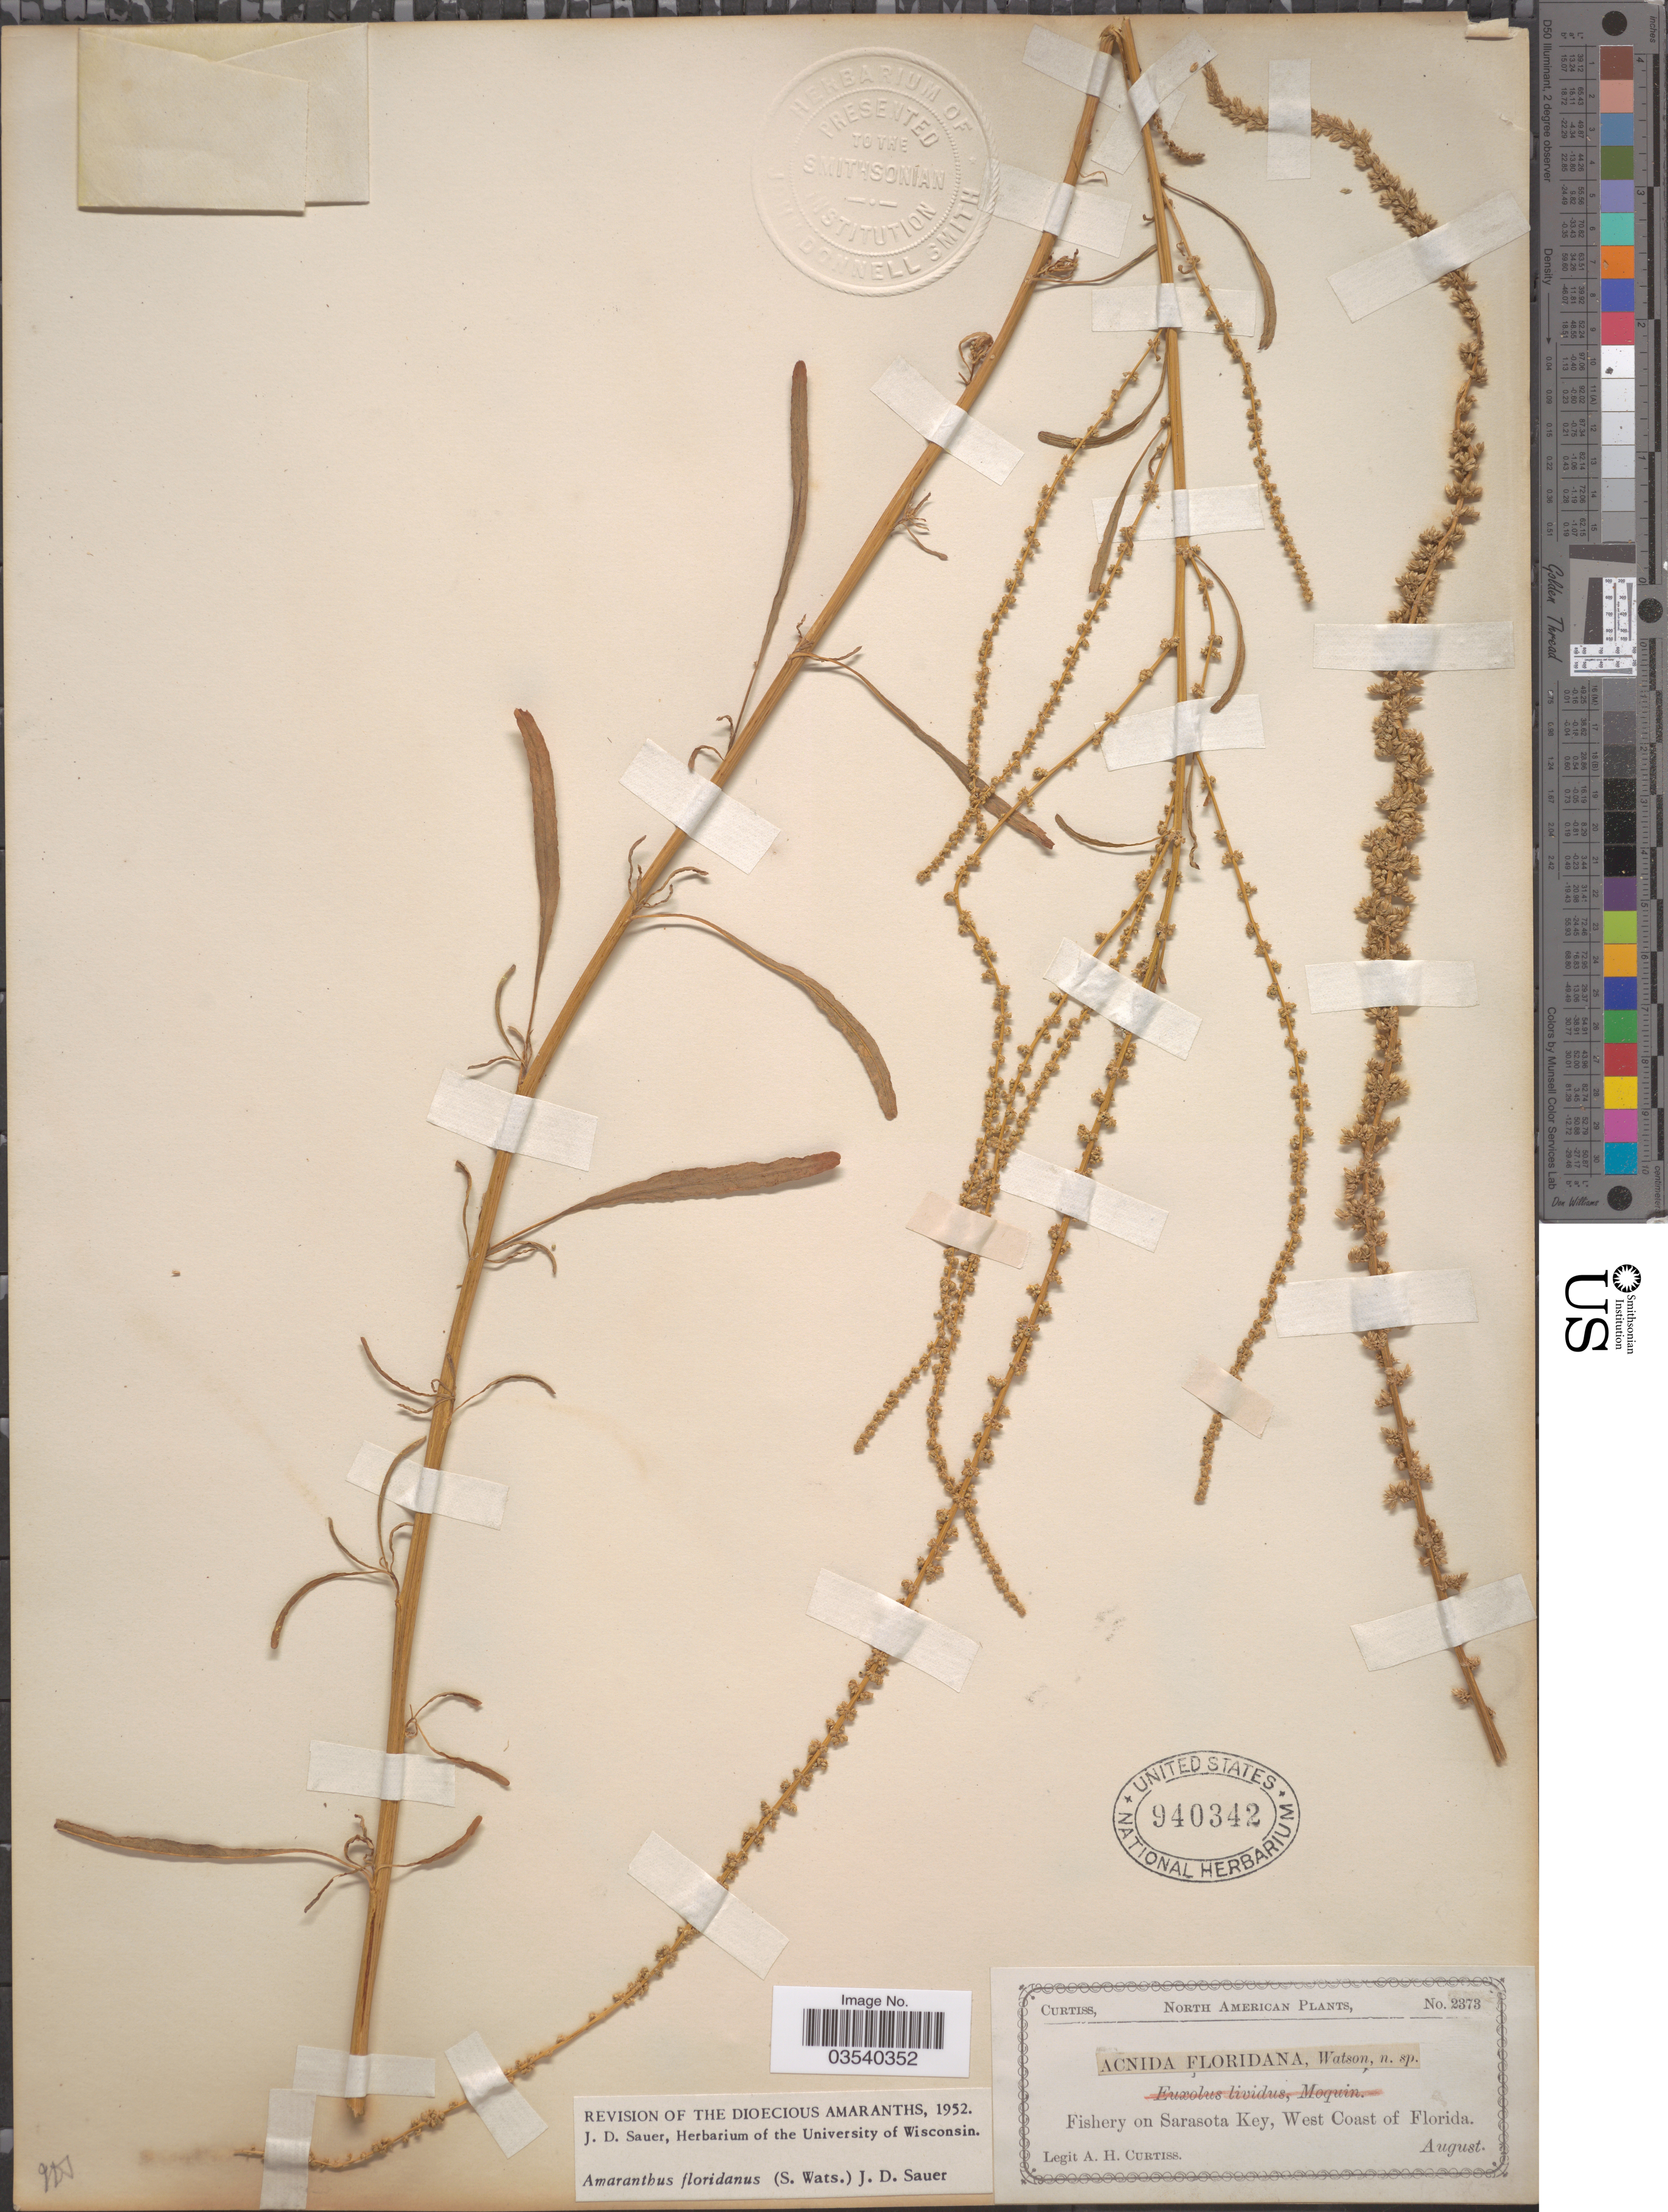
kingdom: Plantae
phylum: Tracheophyta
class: Magnoliopsida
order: Caryophyllales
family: Amaranthaceae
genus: Amaranthus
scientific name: Amaranthus floridanus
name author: (S. Watson) J.D. Sauer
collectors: A. H. Curtiss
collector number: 2373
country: United States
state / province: Florida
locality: Fishery on Sarasota Key, West Coast of Florida.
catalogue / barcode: US 940342